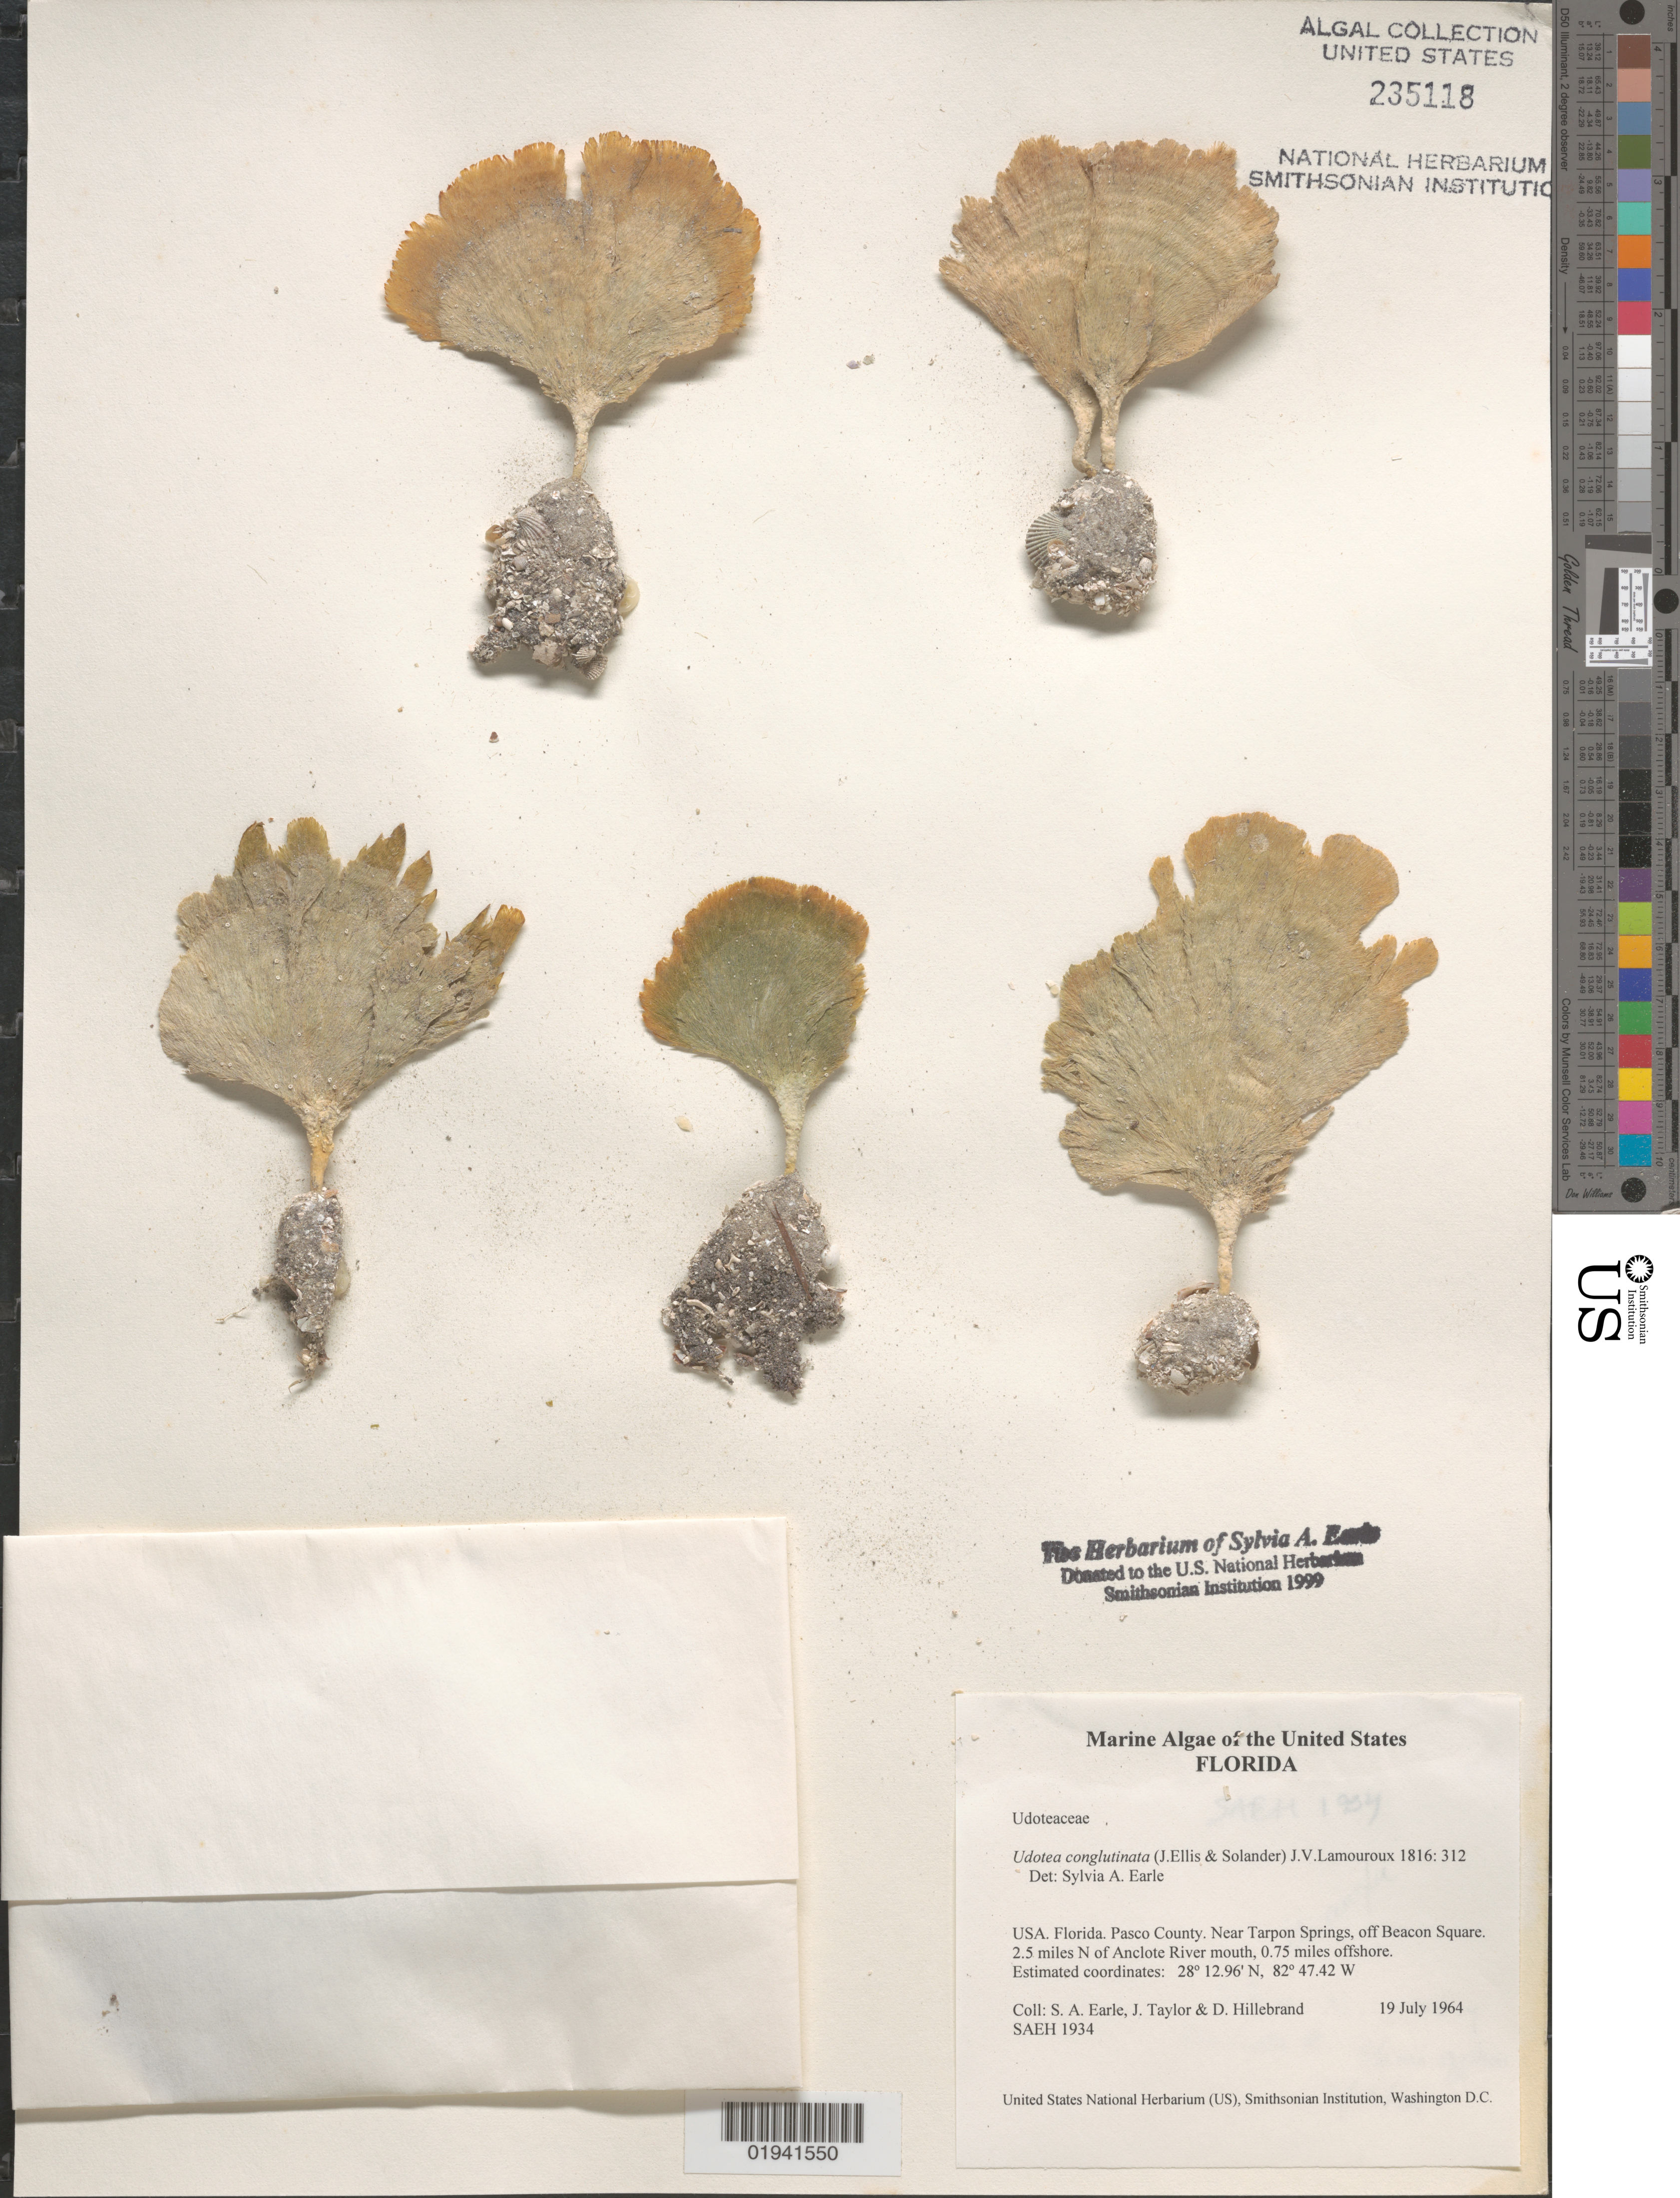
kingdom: Plantae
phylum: Chlorophyta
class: Ulvophyceae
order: Bryopsidales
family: Udoteaceae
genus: Udotea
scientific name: Udotea conglutinata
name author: (Ellis & Sol.) J.V.Lamouroux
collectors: S. A. Earle, J. Taylor & D. Hillebrand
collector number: SAEH1934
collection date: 1964-07-19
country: United States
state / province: Florida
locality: Pasco County. Near Tarpon Springs, off Beacon Square. 2.5 miles N of Anclote River mouth, 0.75 miles offshore.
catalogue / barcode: US 235118